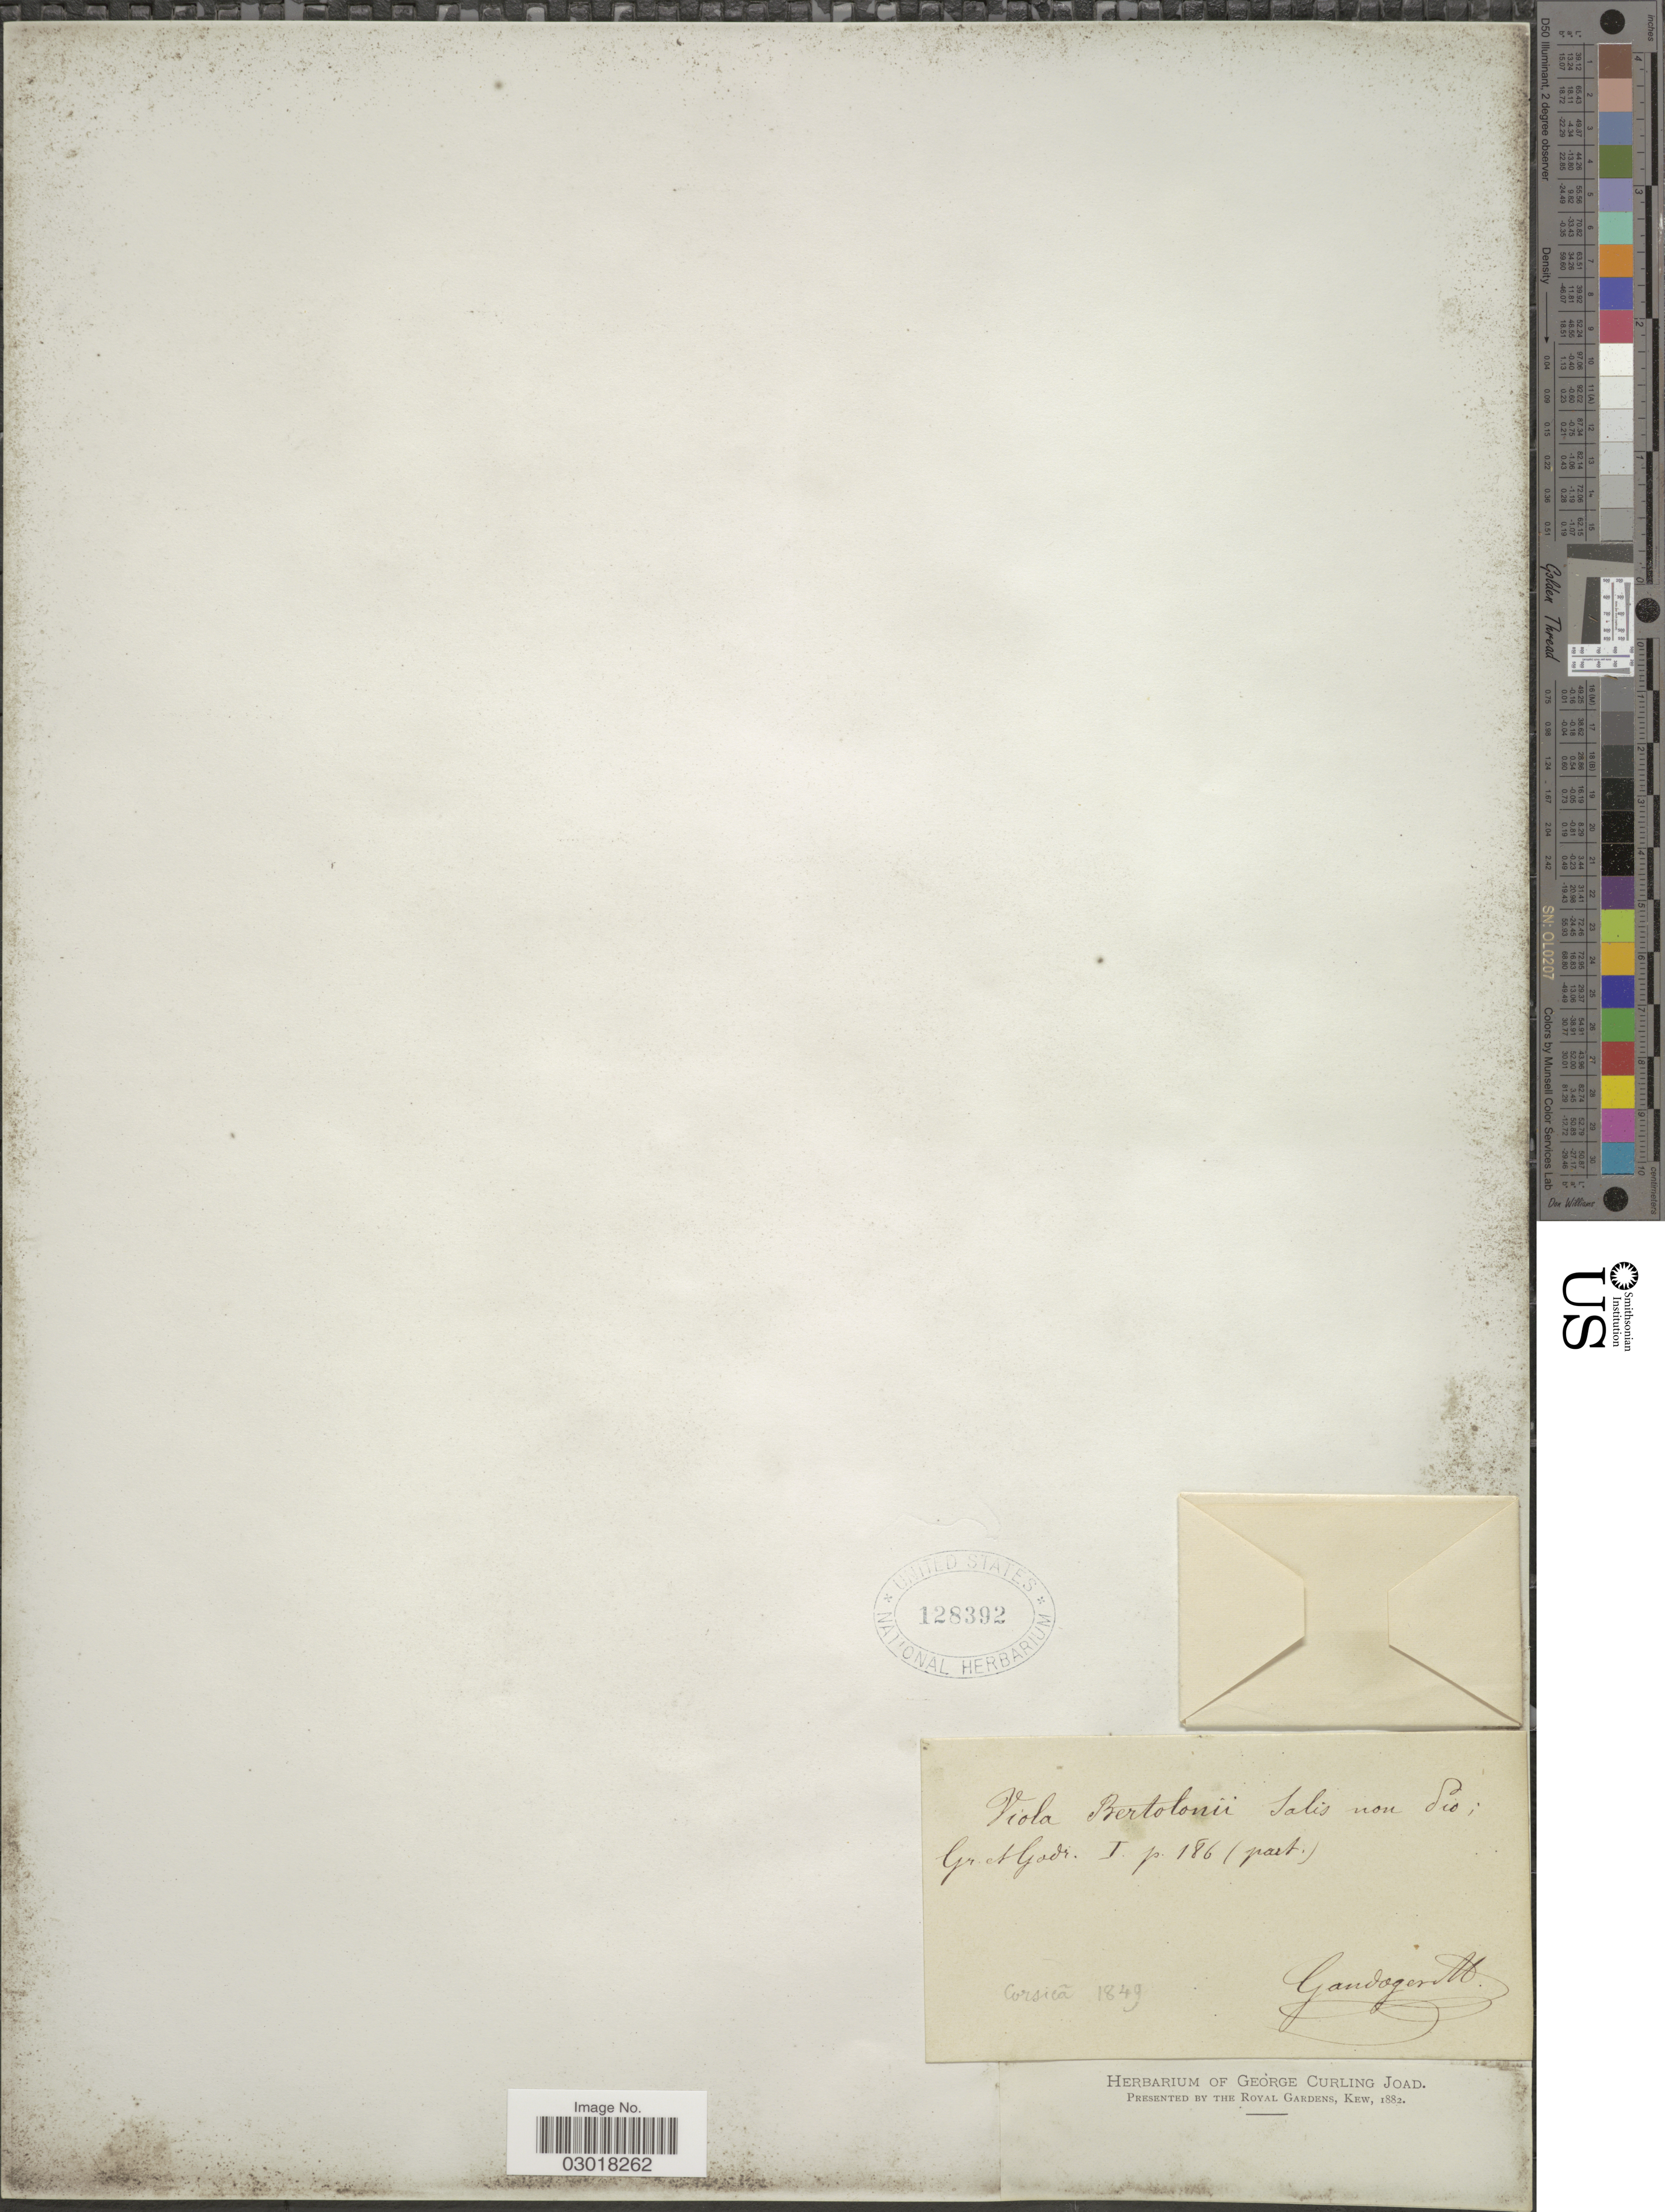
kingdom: Plantae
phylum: Tracheophyta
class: Magnoliopsida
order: Malpighiales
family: Violaceae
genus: Viola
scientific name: Viola bertolonii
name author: Pio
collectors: M. Gandoger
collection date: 1849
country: France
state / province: Corsica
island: Corse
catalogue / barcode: US 128392